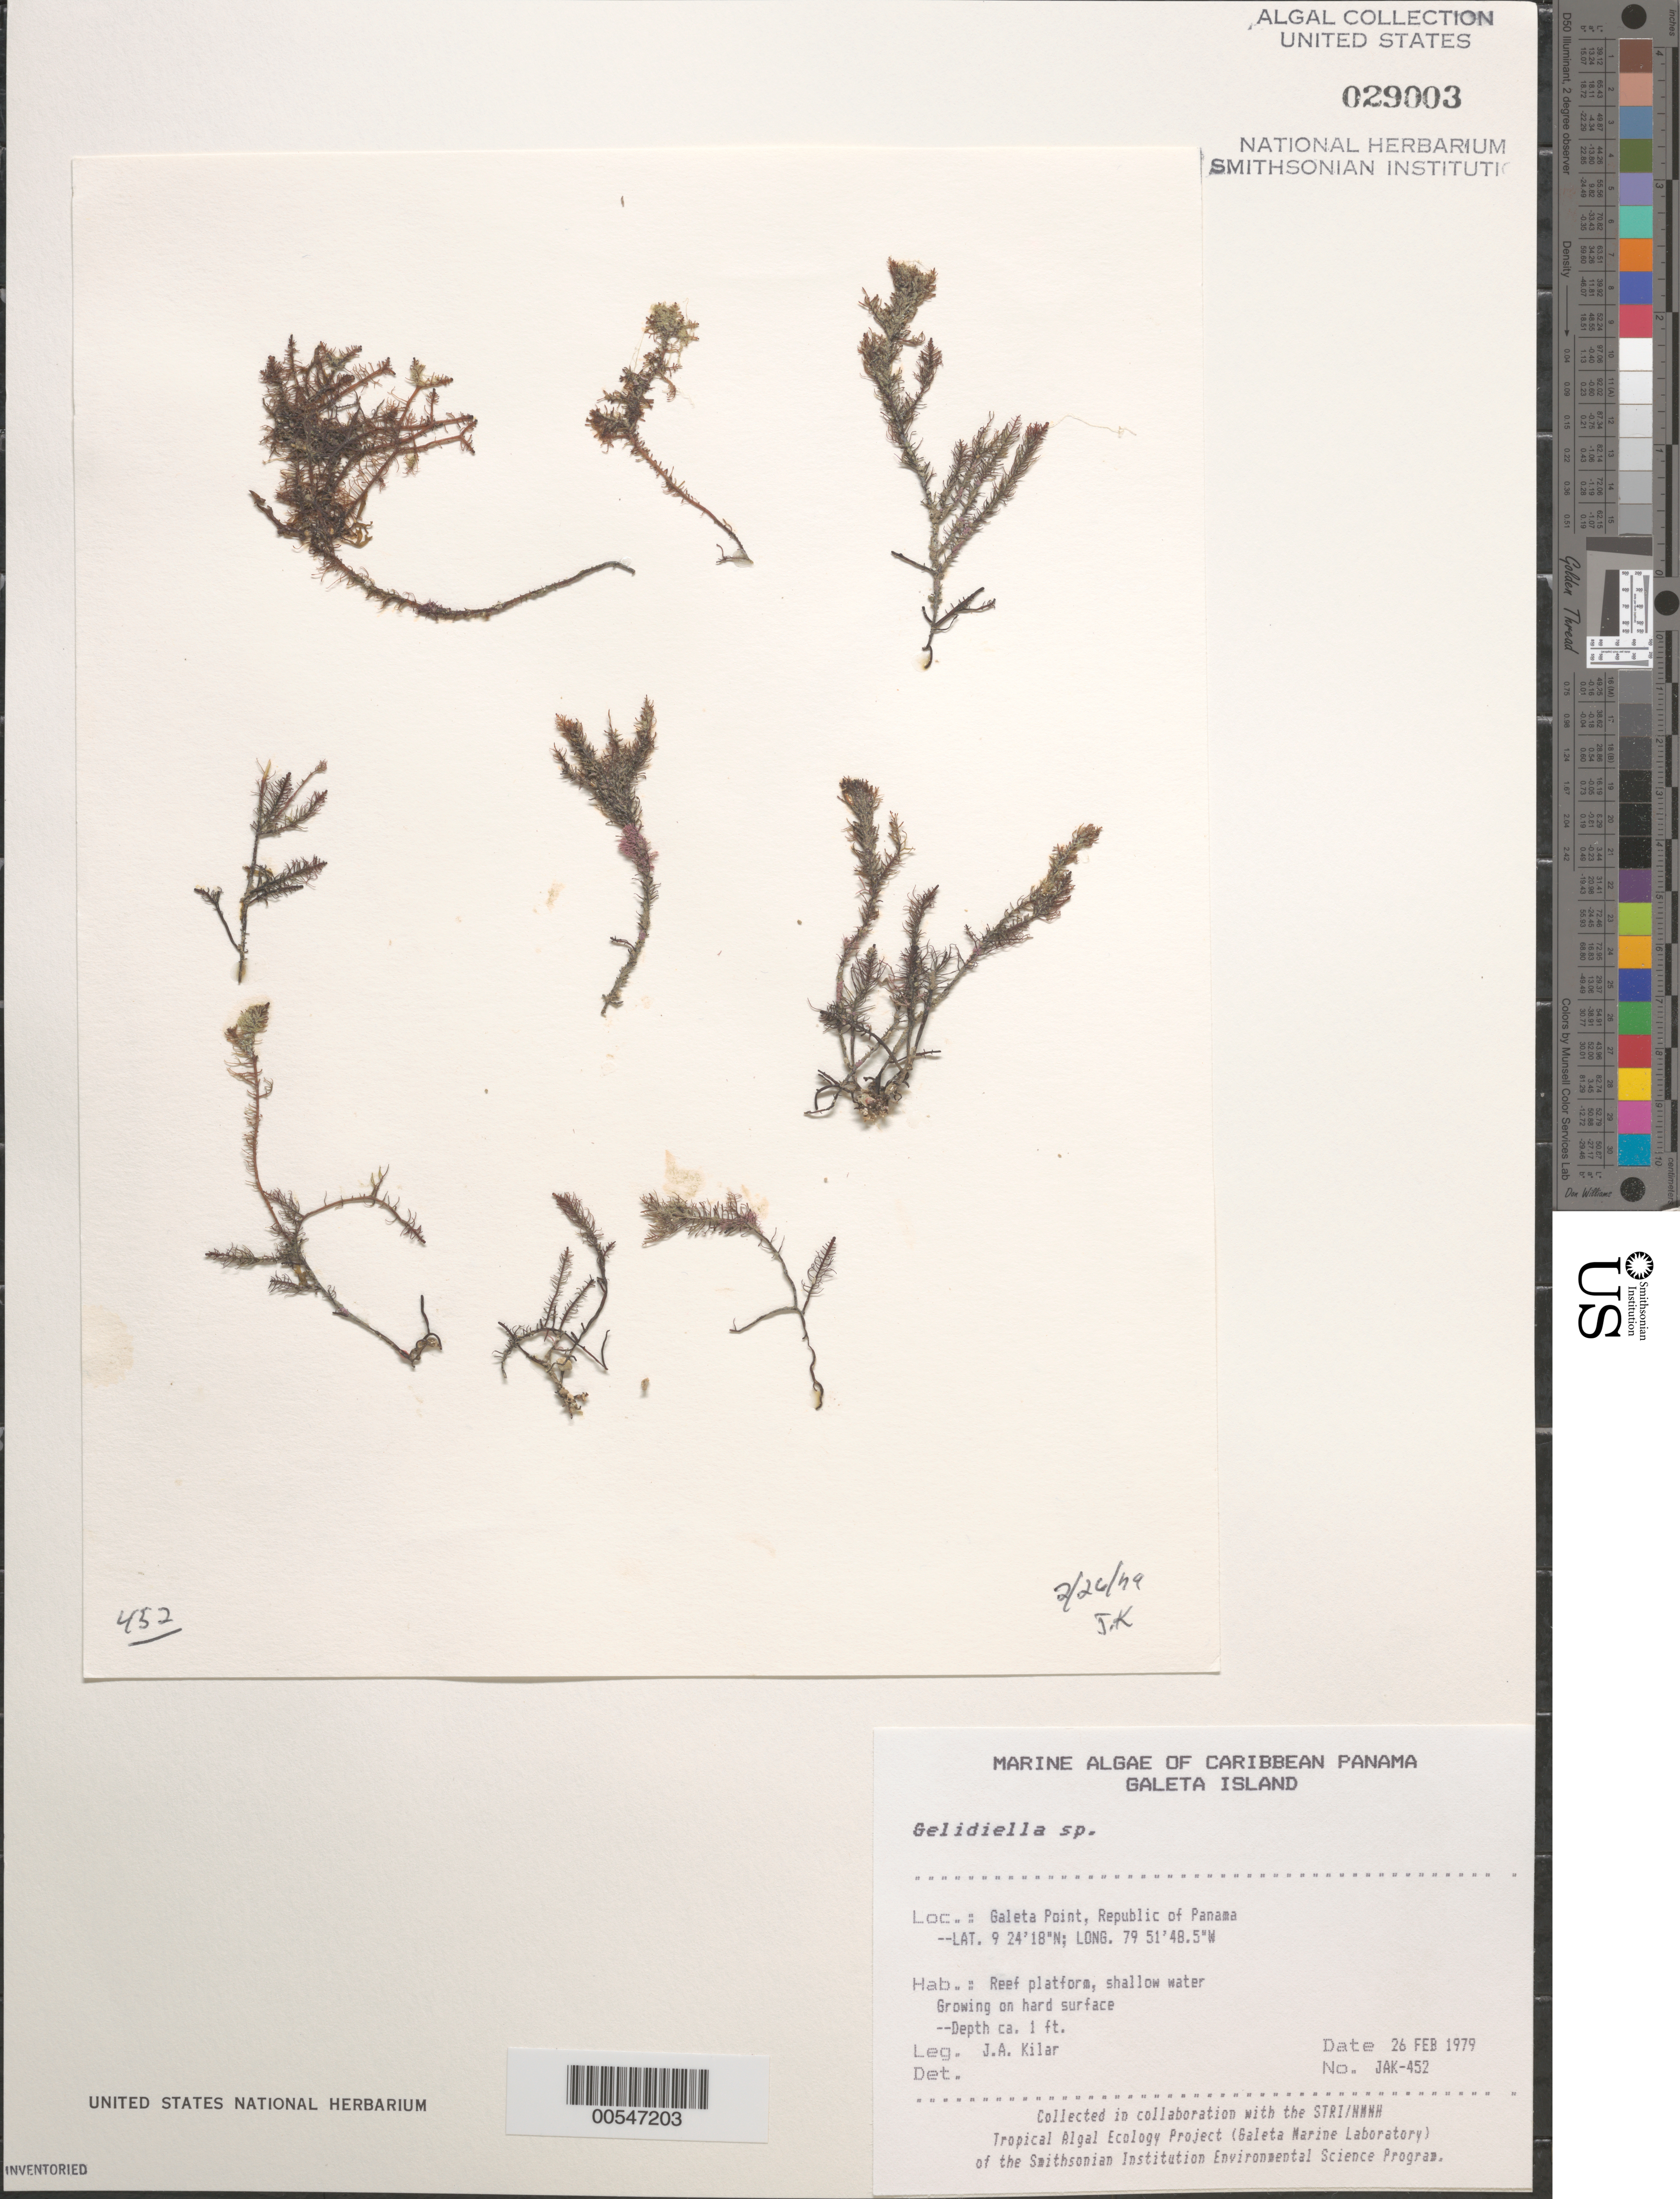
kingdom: Plantae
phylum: Rhodophyta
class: Florideophyceae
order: Gelidiales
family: Gelidiellaceae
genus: Gelidiella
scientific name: Gelidiella sp.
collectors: J. A. Kilar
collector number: JAK-452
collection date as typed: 26 Feb 1979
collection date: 1979-02-26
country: Panama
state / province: Colón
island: Galeta Island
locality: Galeta Point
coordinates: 9 24' 18" N, 79 51' 48.5" W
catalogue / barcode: US 29003